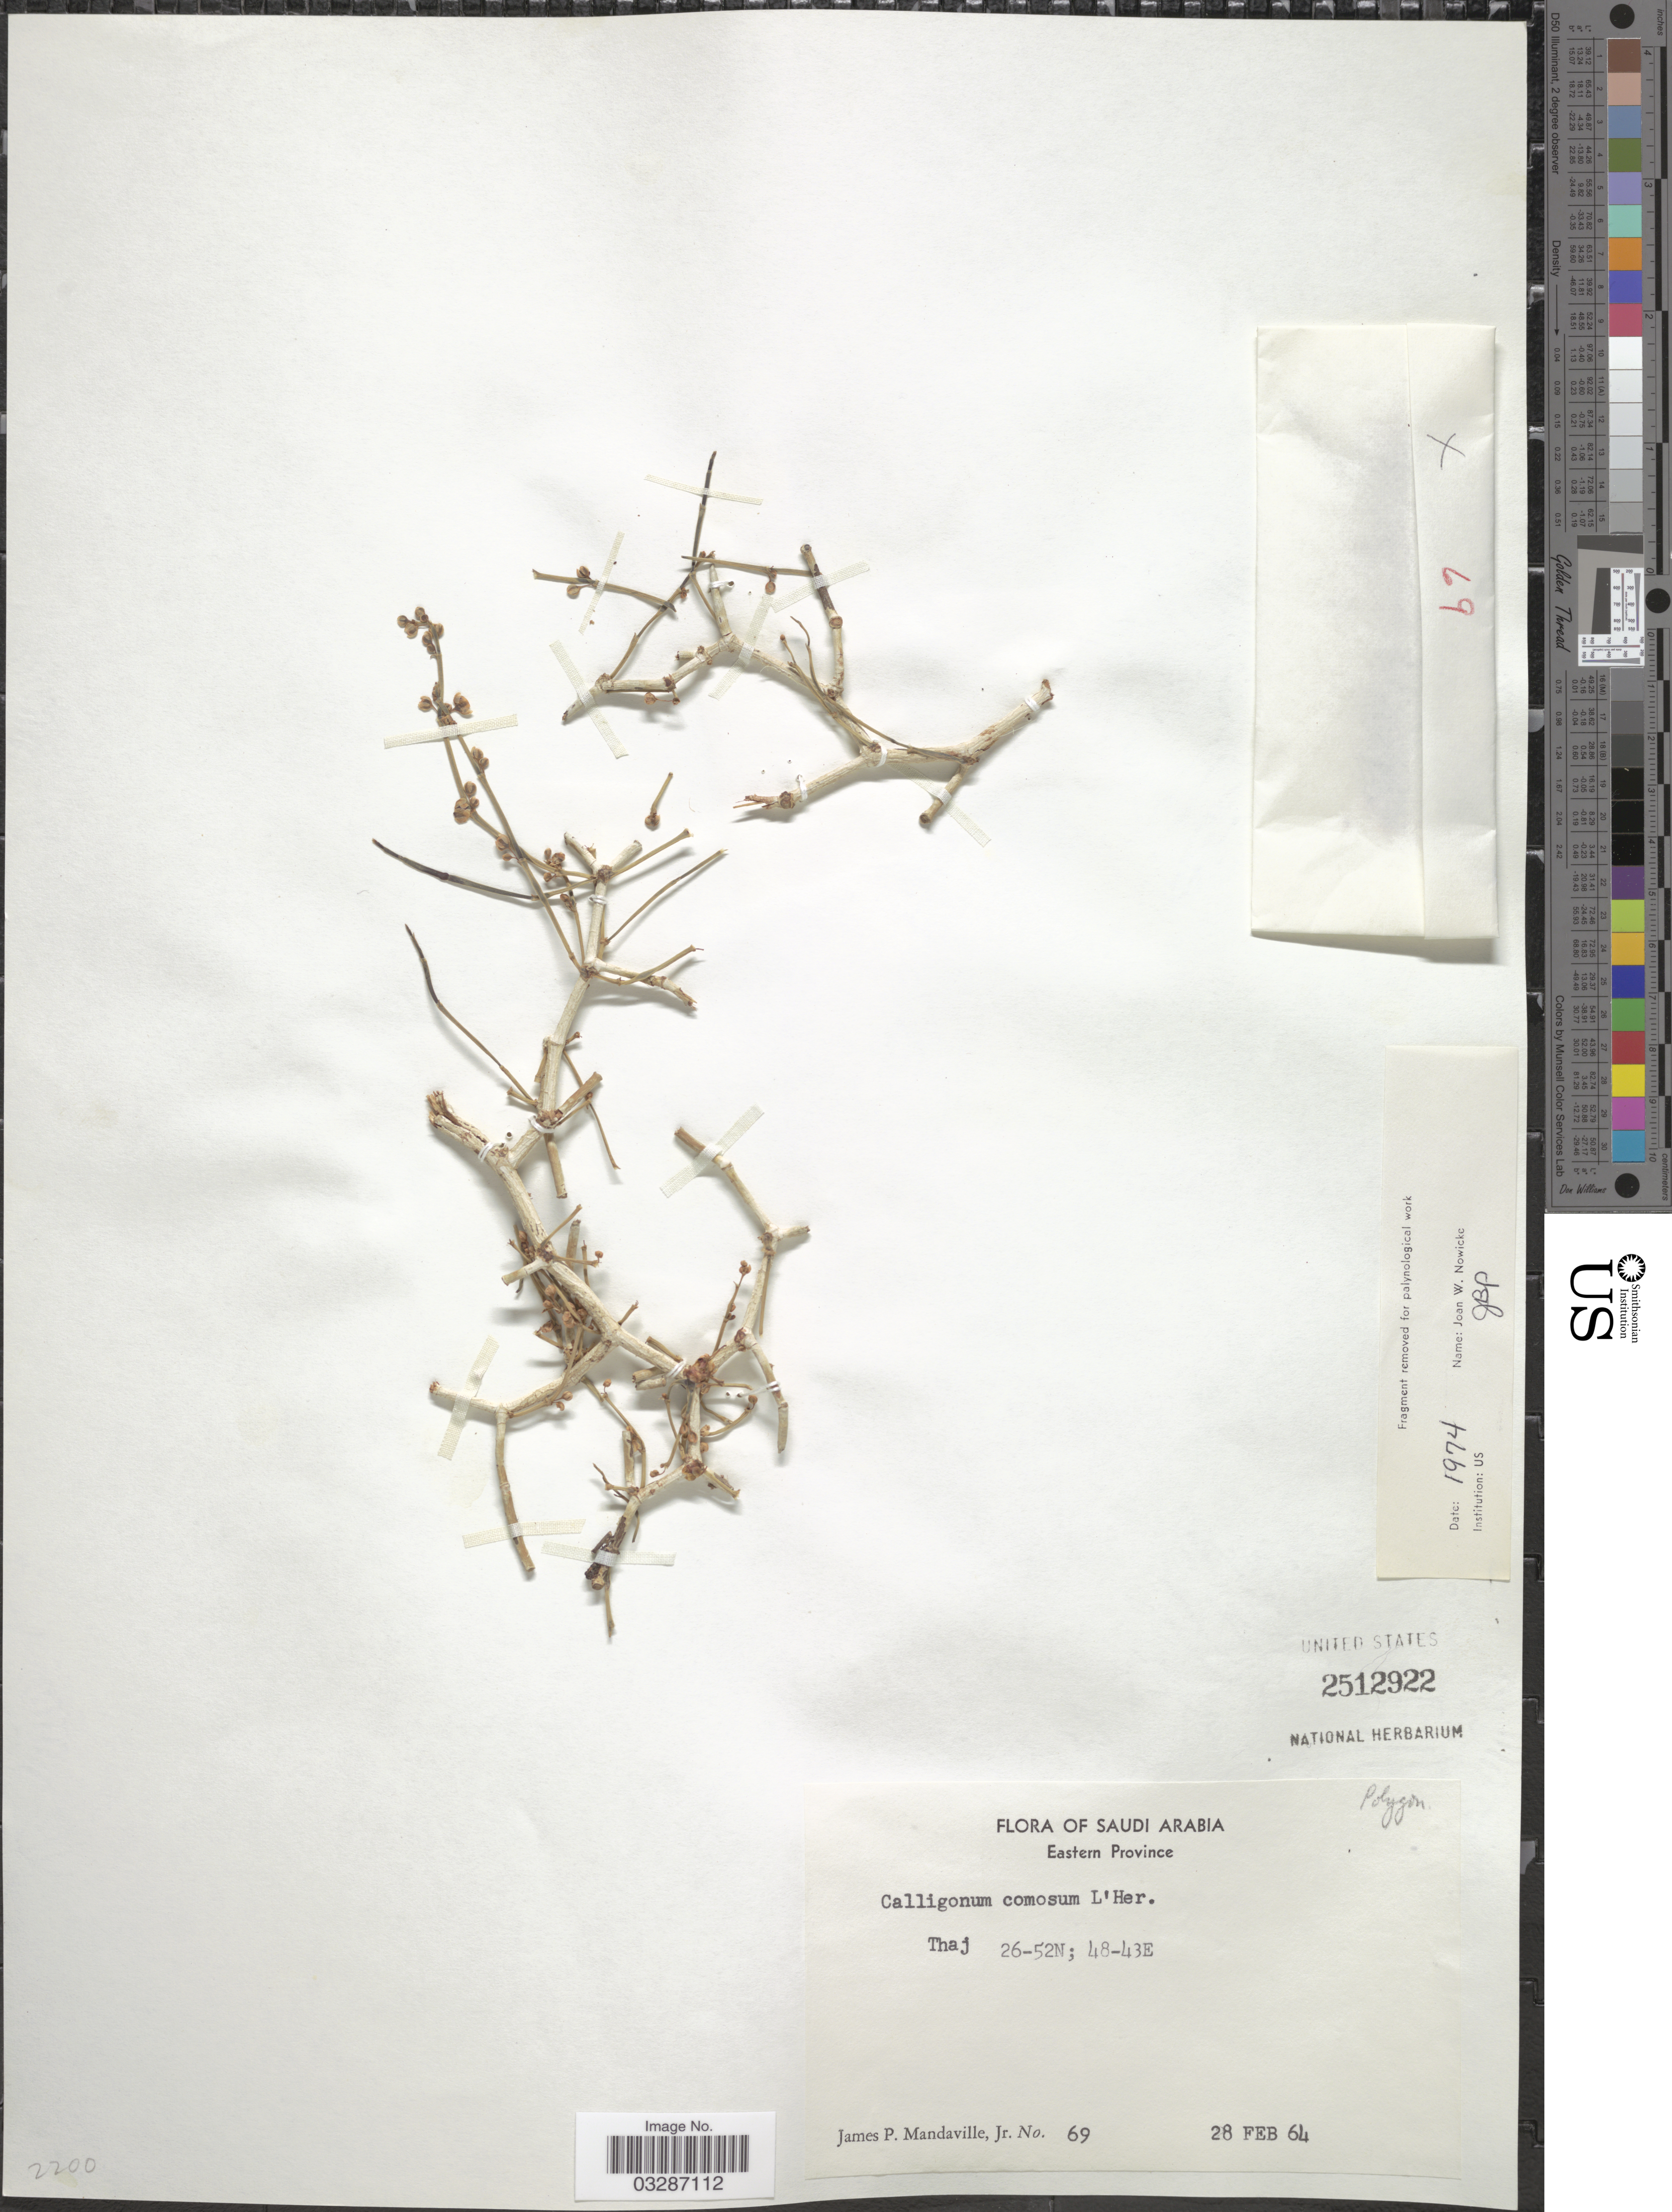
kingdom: Plantae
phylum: Tracheophyta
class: Magnoliopsida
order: Caryophyllales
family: Polygonaceae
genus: Calligonum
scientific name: Calligonum comosum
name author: L'Hér.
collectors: J. Mandaville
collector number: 69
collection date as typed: Transcribed d/m/y: 28/2/64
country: Saudi Arabia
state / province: Ash Sharqiyah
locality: Eastern Province. Thaj 26-52N; 48-43E.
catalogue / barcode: US 2512922